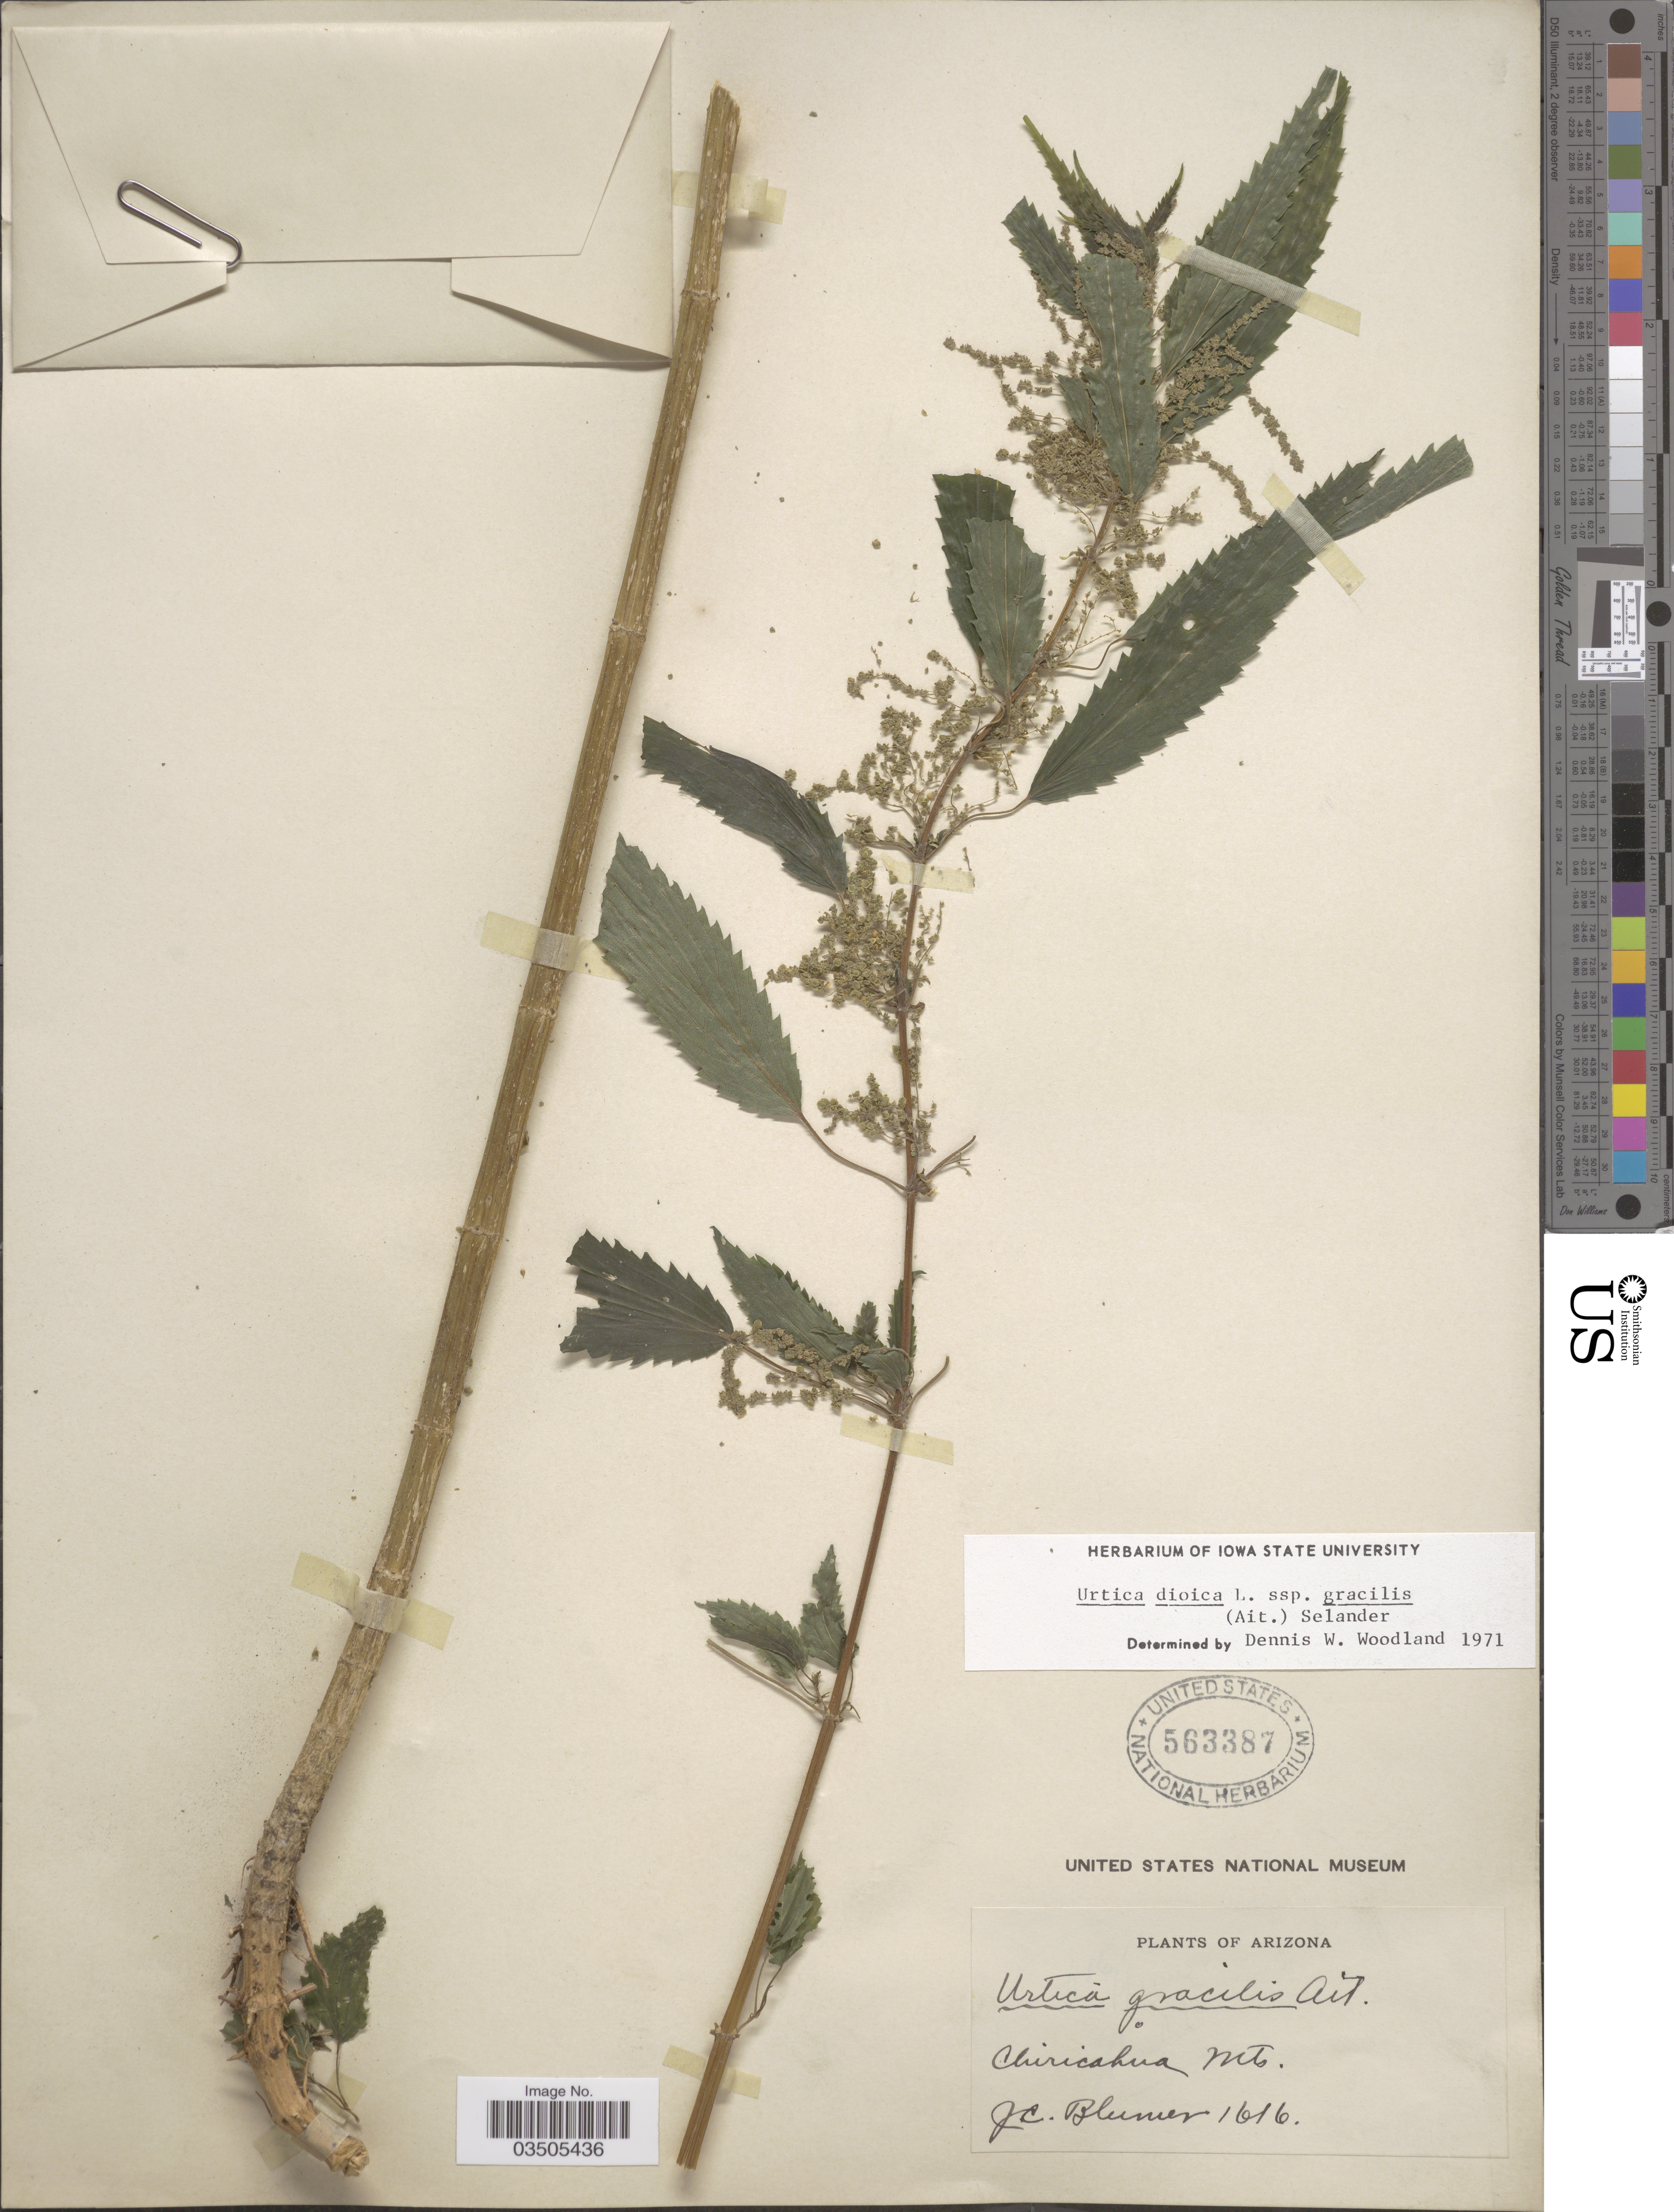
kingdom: Plantae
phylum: Tracheophyta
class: Magnoliopsida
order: Rosales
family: Urticaceae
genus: Urtica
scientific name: Urtica dioica subsp. gracilis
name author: L.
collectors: J. C. Blumer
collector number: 1616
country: United States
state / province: Arizona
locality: Chiricahua Mts.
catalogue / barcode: US 563387